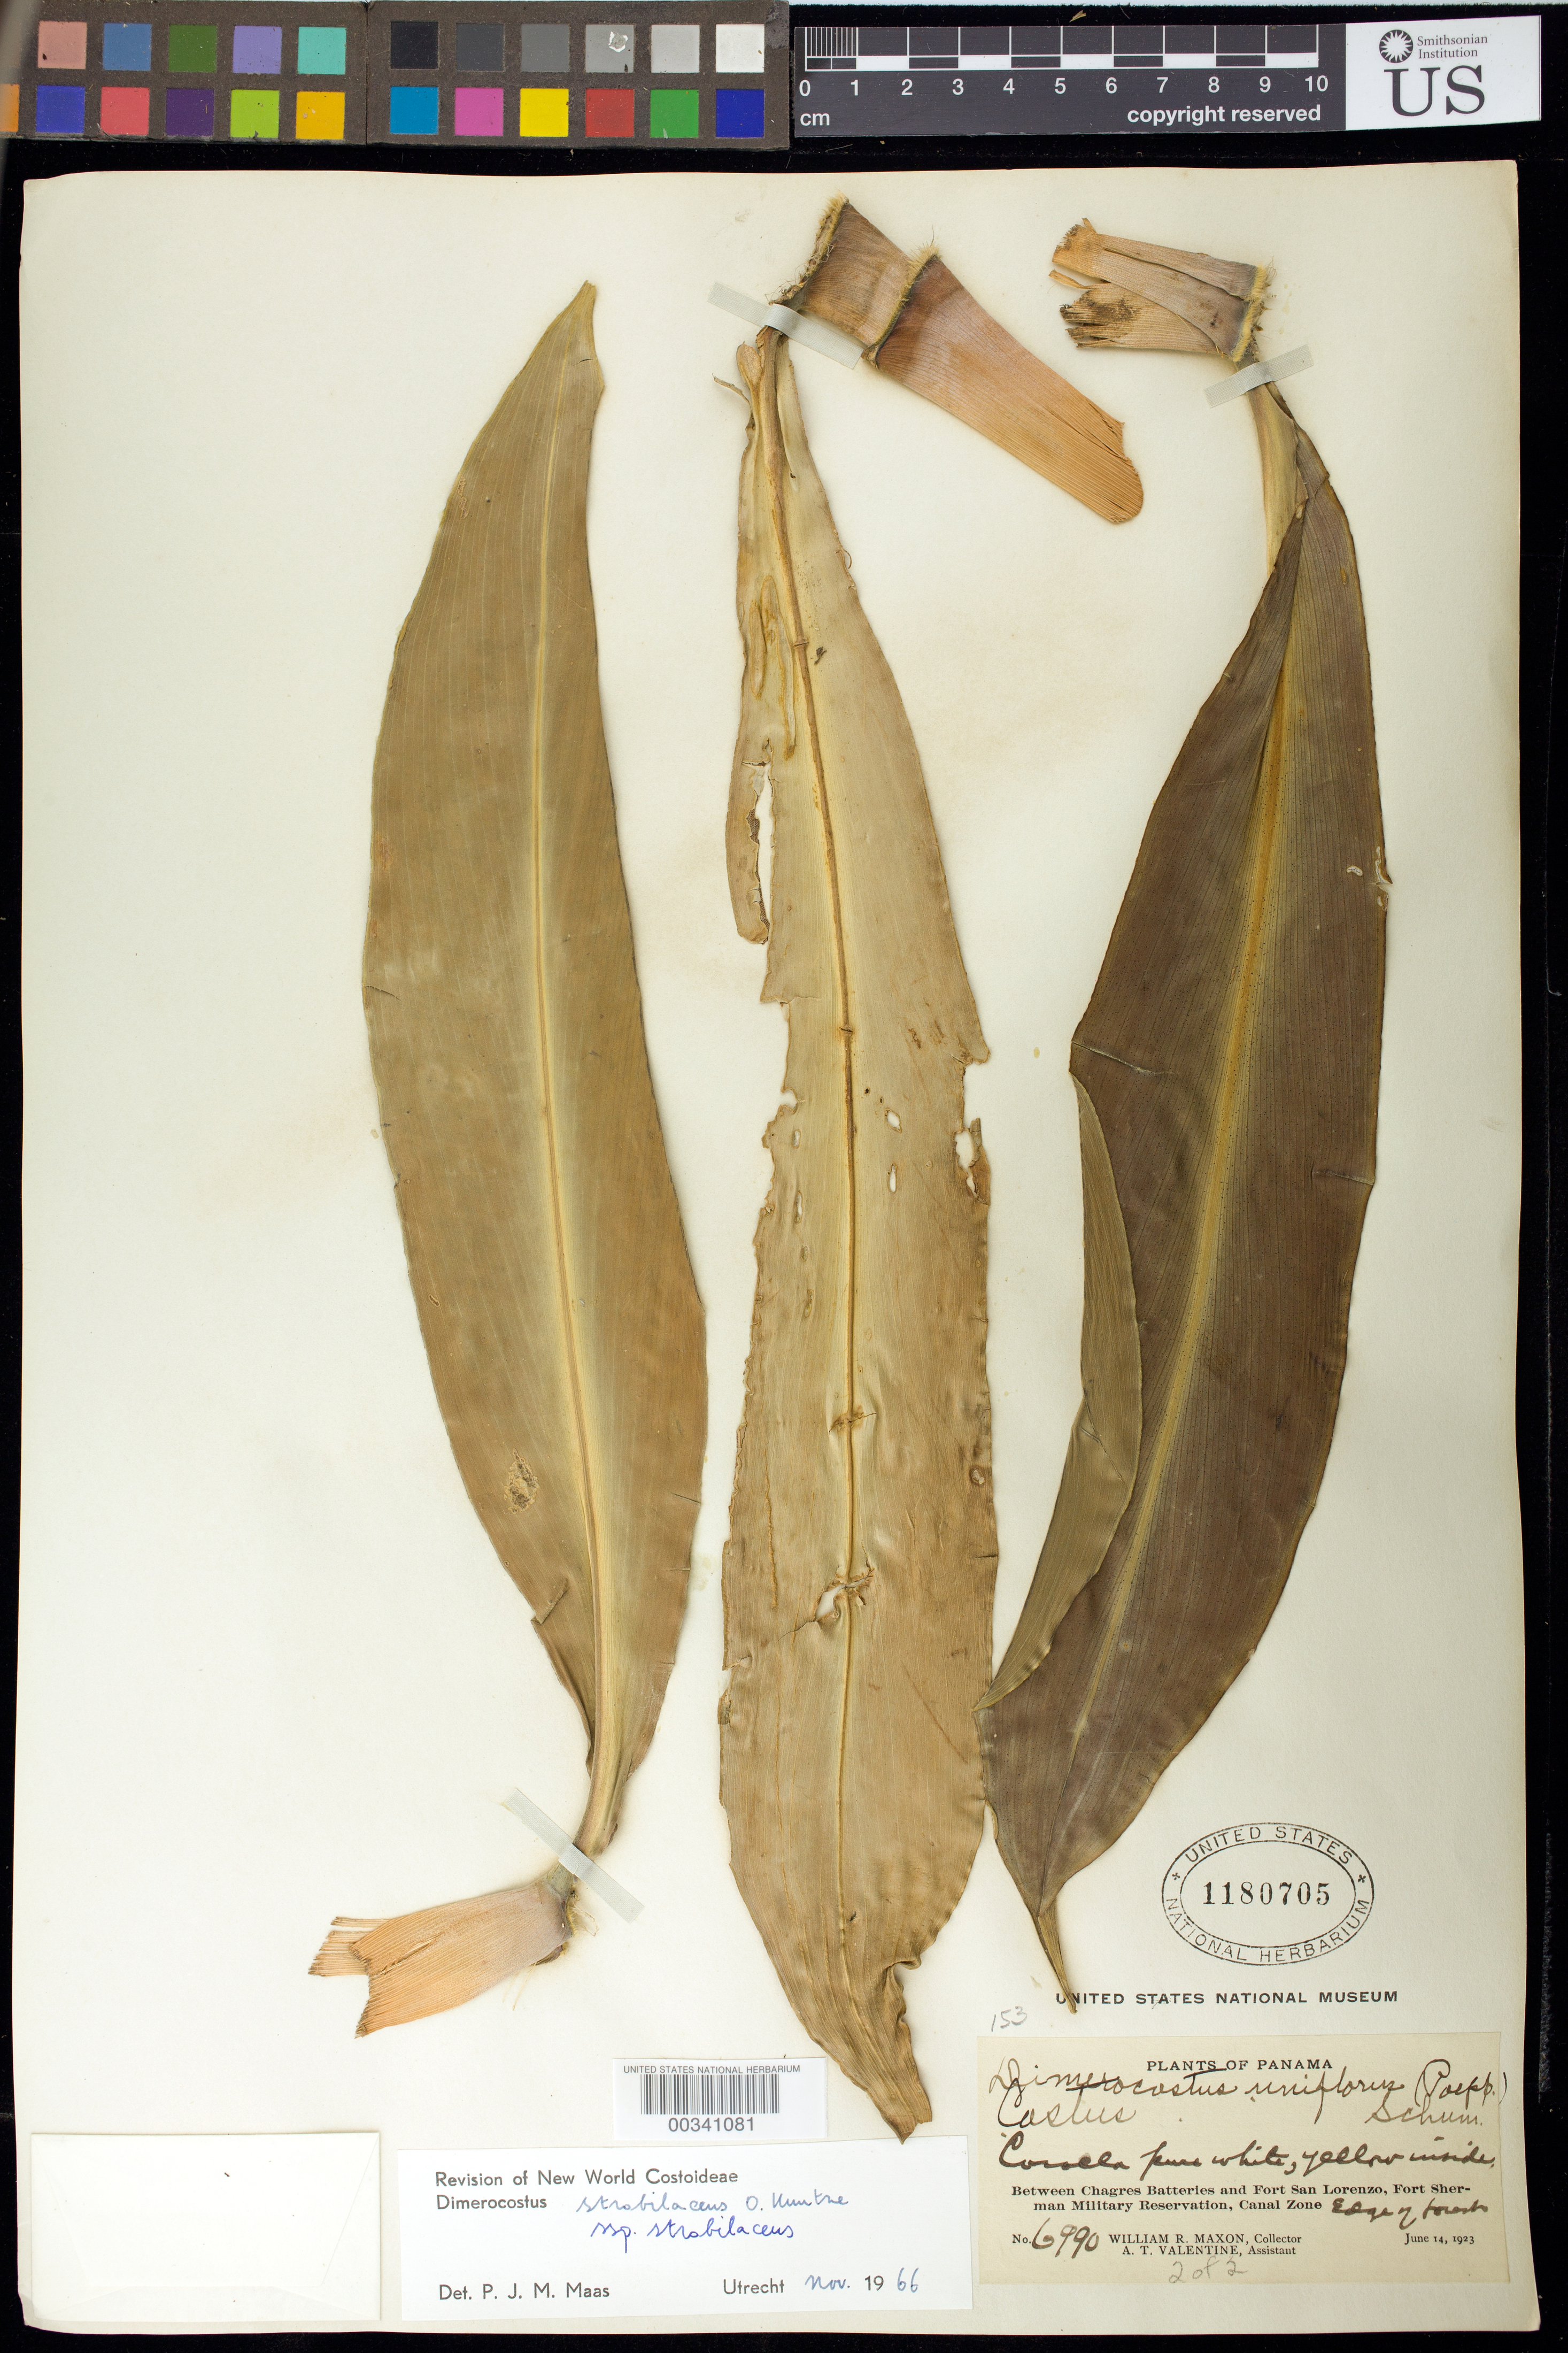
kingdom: Plantae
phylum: Tracheophyta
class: Liliopsida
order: Zingiberales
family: Costaceae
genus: Dimerocostus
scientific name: Dimerocostus strobilaceus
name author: Kuntze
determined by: Maas, Paul J. M.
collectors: W. R. Maxon & A. Valentine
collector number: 6990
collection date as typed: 14 Jun 1923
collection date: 1923-06-14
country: Panama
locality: Between Chagres Batteries and Fort San Lorenzo, Fort Sherman Military Reservation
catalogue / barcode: US 1180705